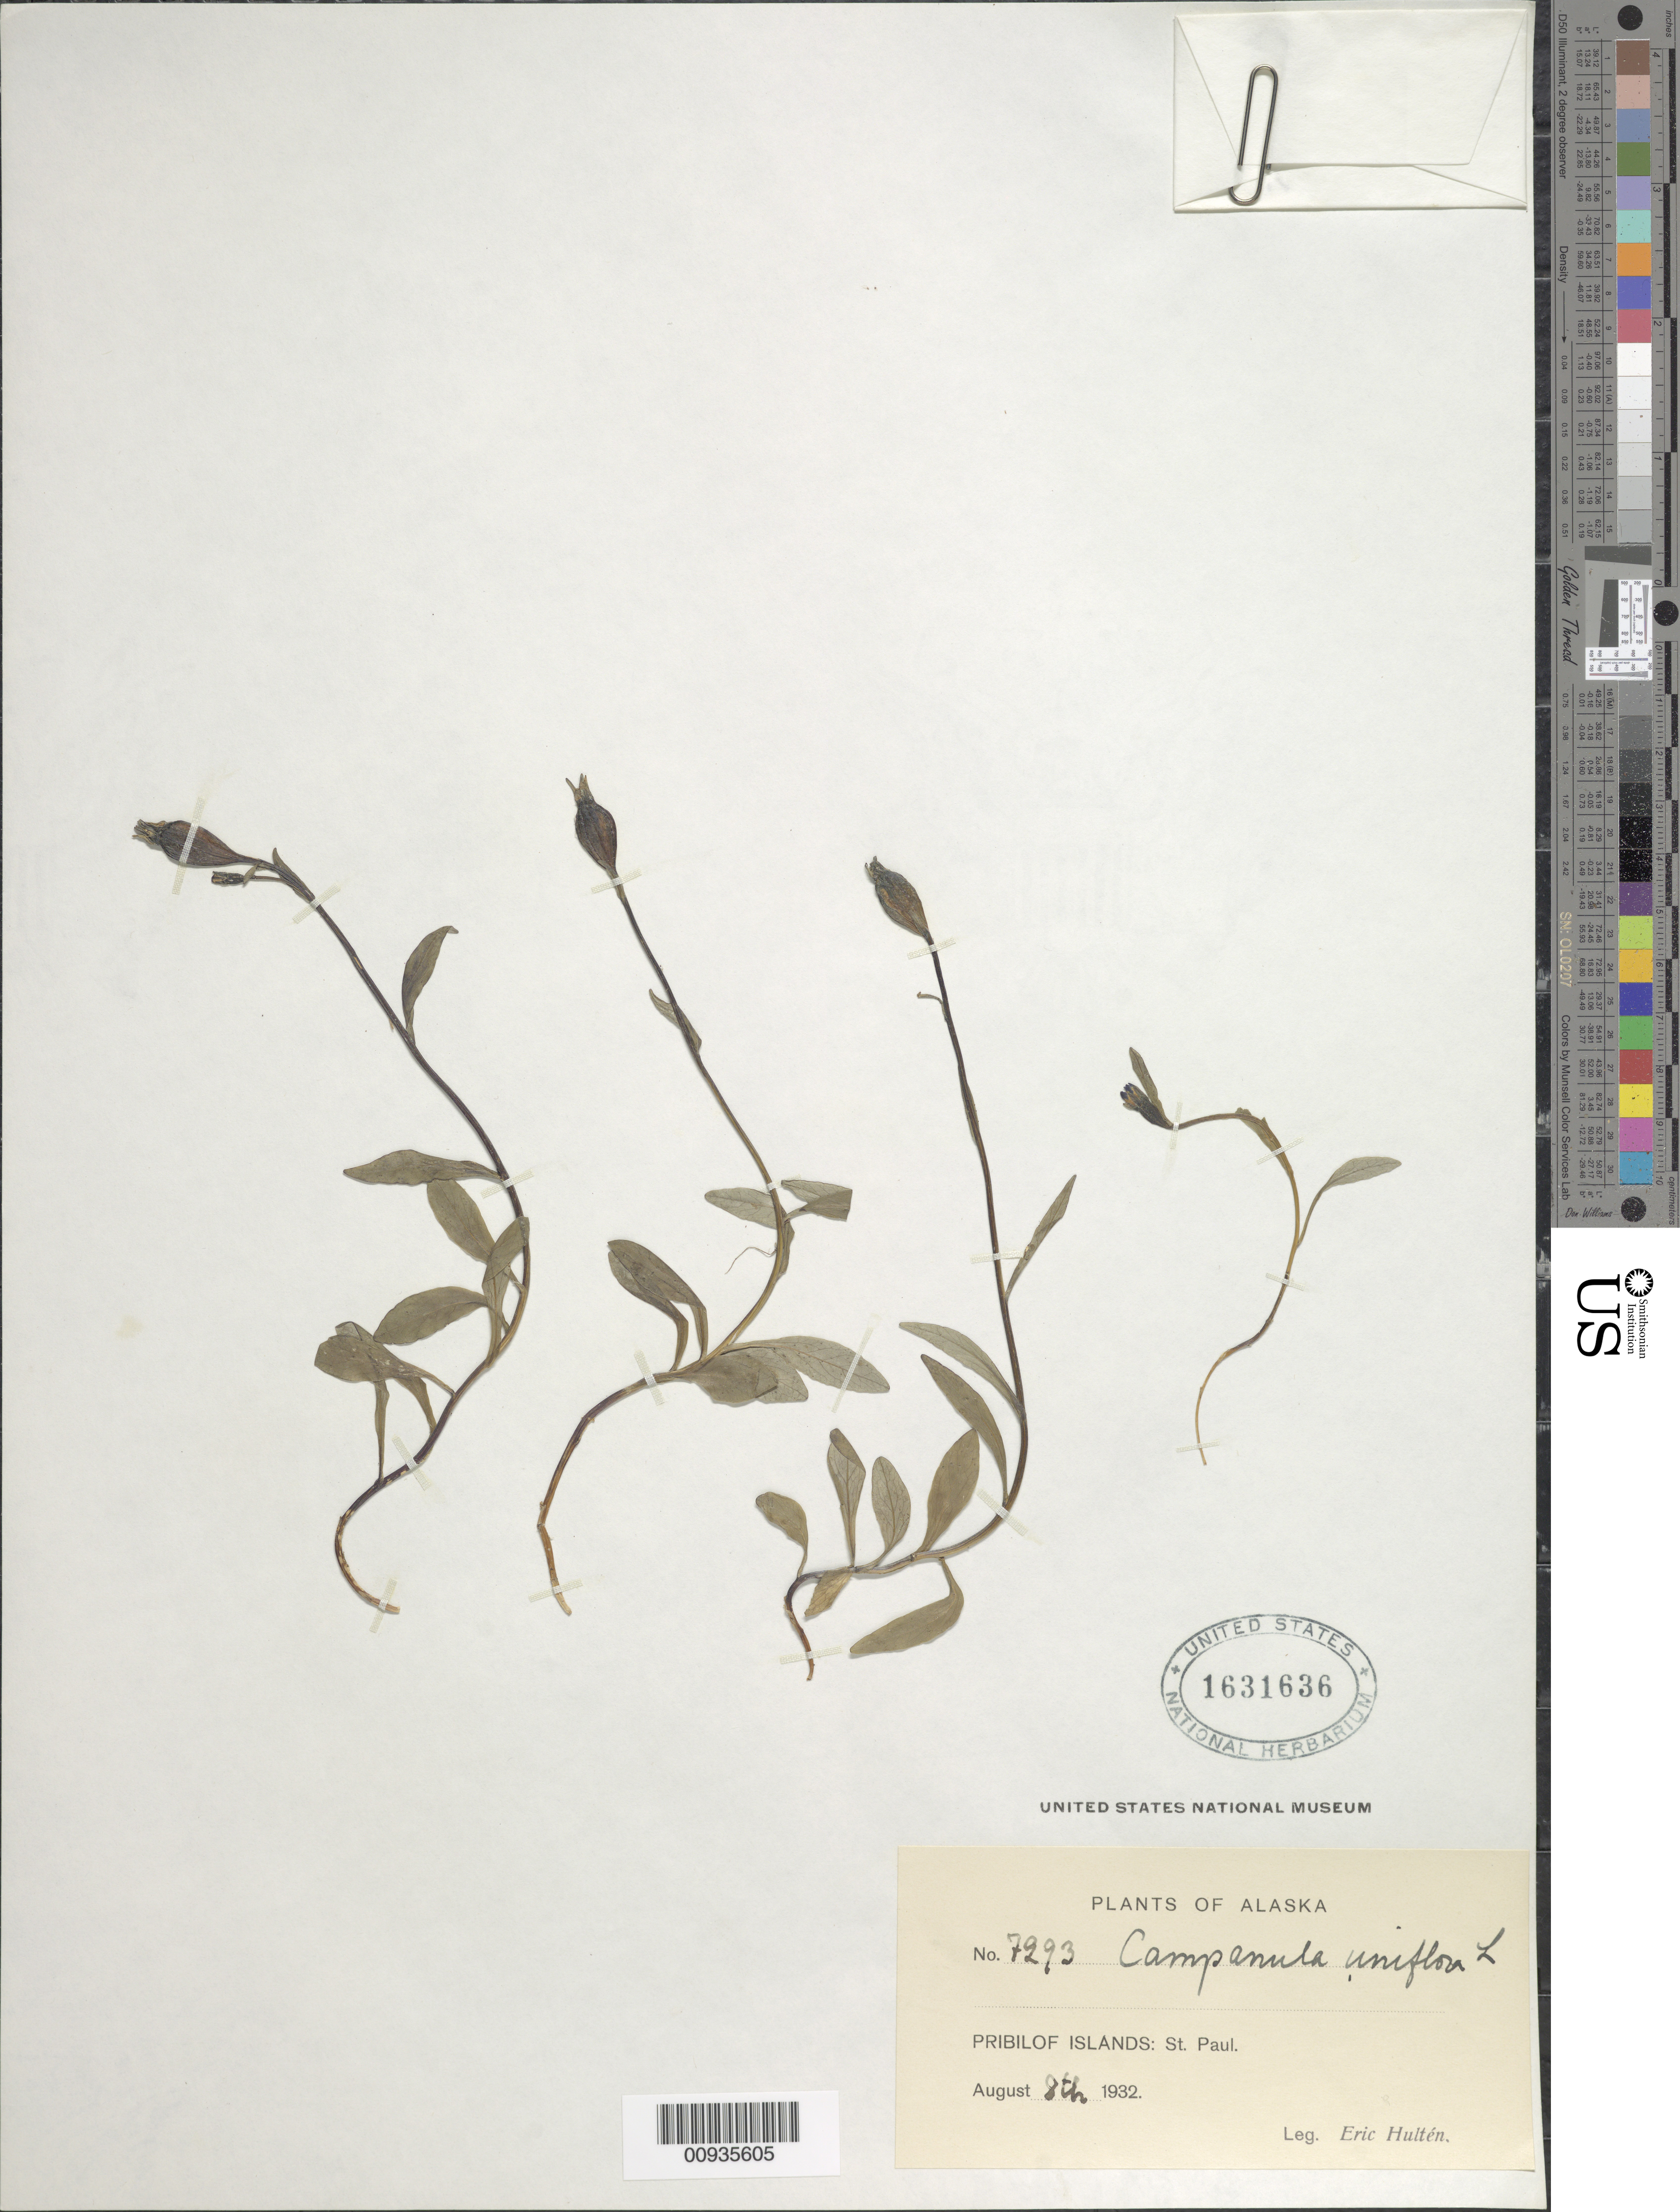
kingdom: Plantae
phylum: Tracheophyta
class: Magnoliopsida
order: Asterales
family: Campanulaceae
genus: Campanula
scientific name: Campanula uniflora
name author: L.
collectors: E. G. Hultén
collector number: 7293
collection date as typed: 8 Aug 1932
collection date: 1932-08-08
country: United States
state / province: Alaska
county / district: Aleutians West Census Area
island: St. Paul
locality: Pribilof Islands, St. Paul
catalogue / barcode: US 1631636